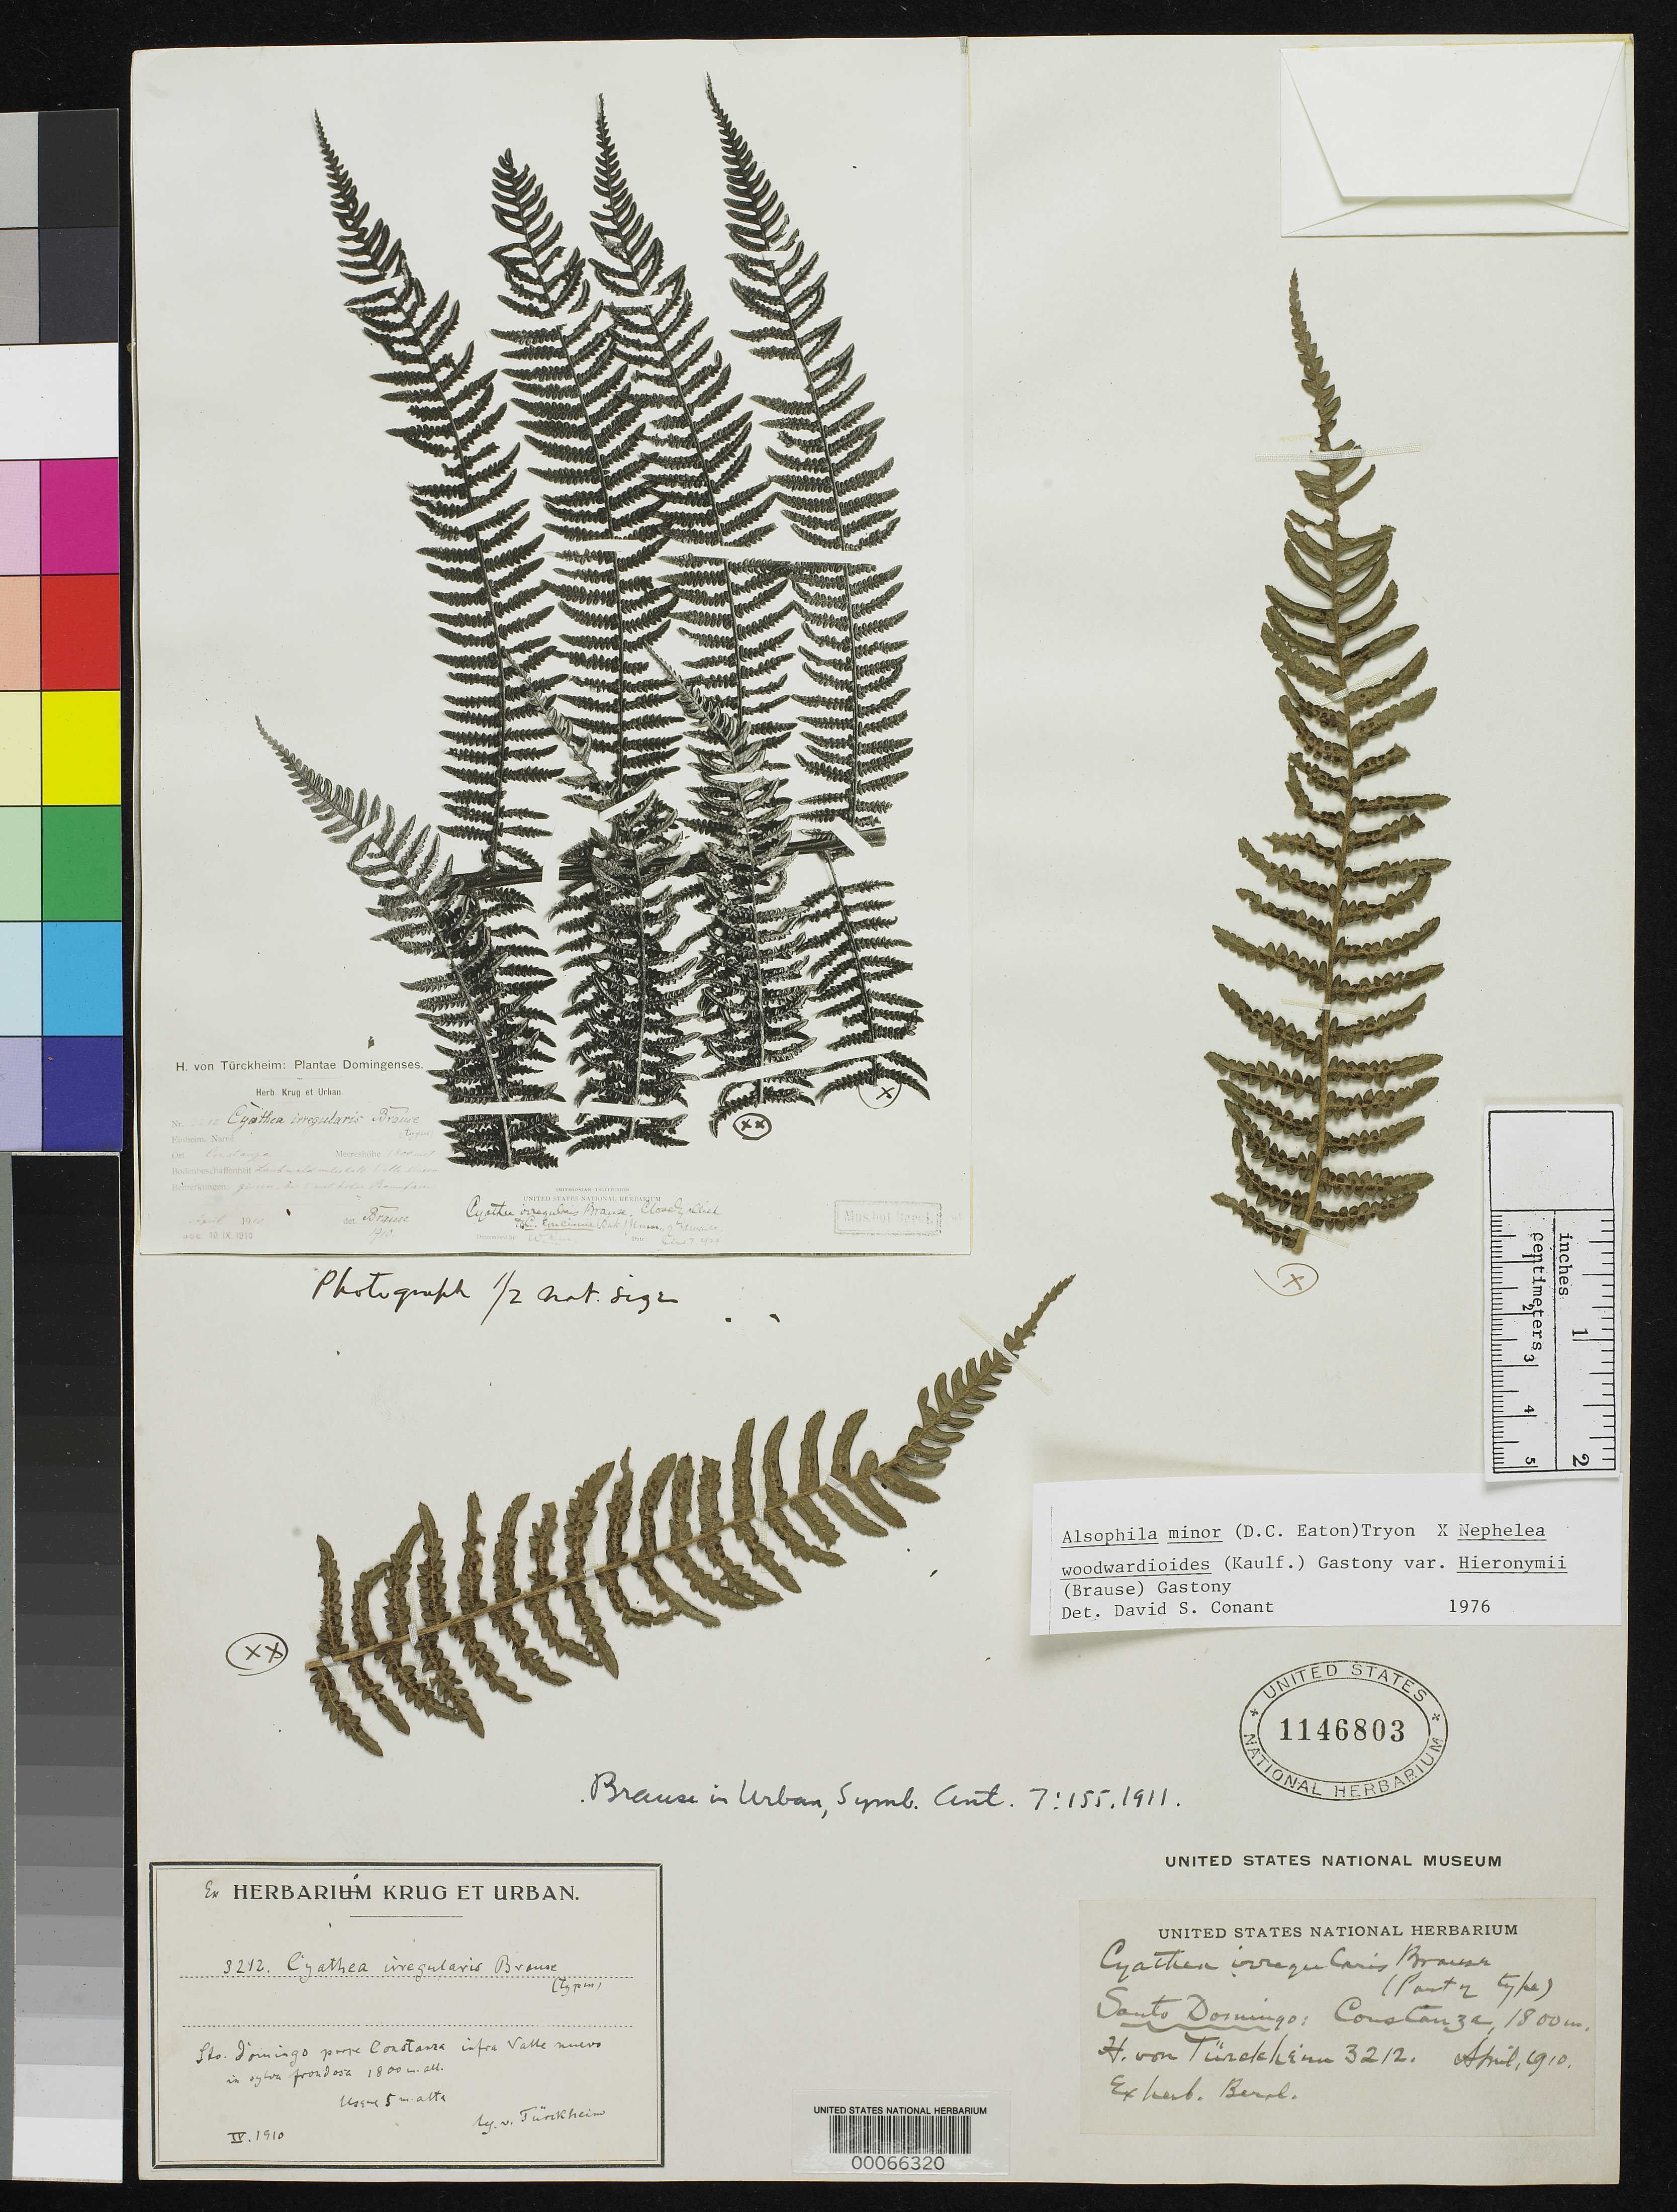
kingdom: Plantae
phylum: Tracheophyta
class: Polypodiopsida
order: Cyatheales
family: Cyatheaceae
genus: Cyathea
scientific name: Cyathea irregularis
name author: Brause in Urb.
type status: Isotype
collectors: H. von Türckheim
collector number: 3212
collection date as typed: Apr 1910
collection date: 1910-04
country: Dominican Republic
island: Hispaniola Island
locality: Prope Constanza, Valle Nuevo.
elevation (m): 1800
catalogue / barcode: US 1146803